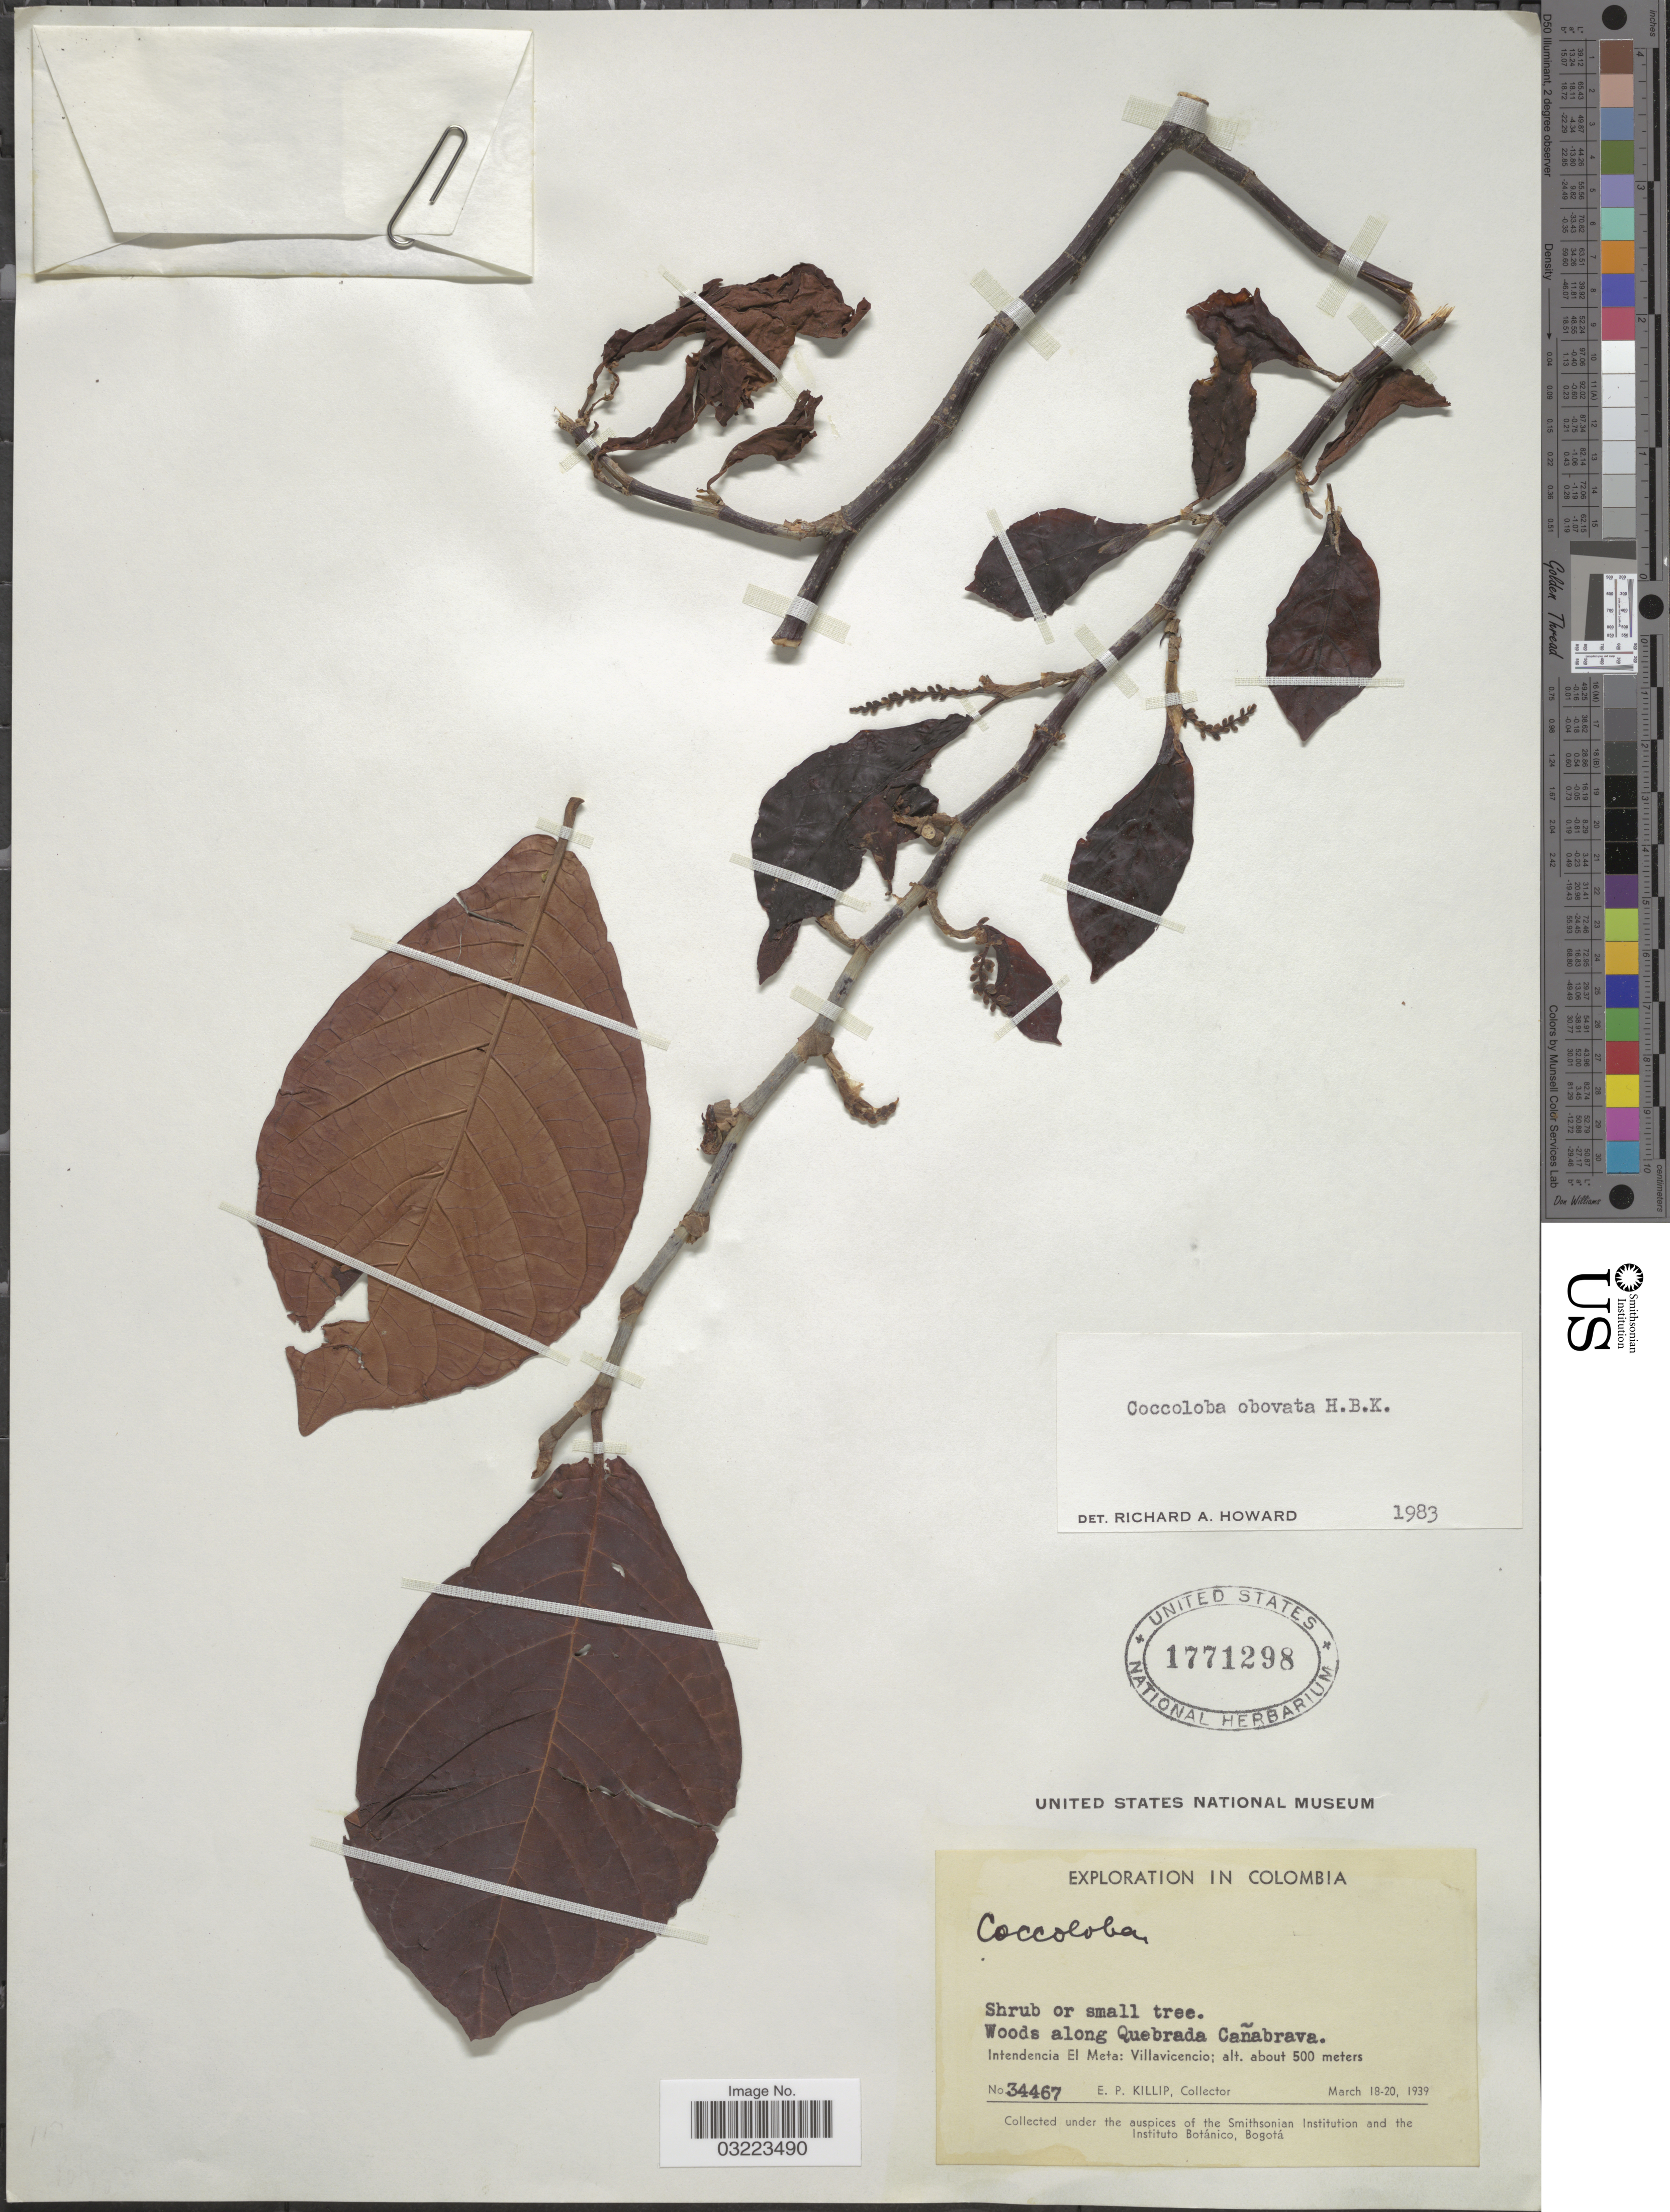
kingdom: Plantae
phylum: Tracheophyta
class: Magnoliopsida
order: Caryophyllales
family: Polygonaceae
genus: Coccoloba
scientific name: Coccoloba obovata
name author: Kunth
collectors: E. P. Killip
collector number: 34467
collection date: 1939-03-18/1939-03-20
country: Colombia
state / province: Meta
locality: Woods along Quebrada Cañabrava. Intendencia El Meta: Villavicencio.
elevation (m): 500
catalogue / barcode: US 1771298